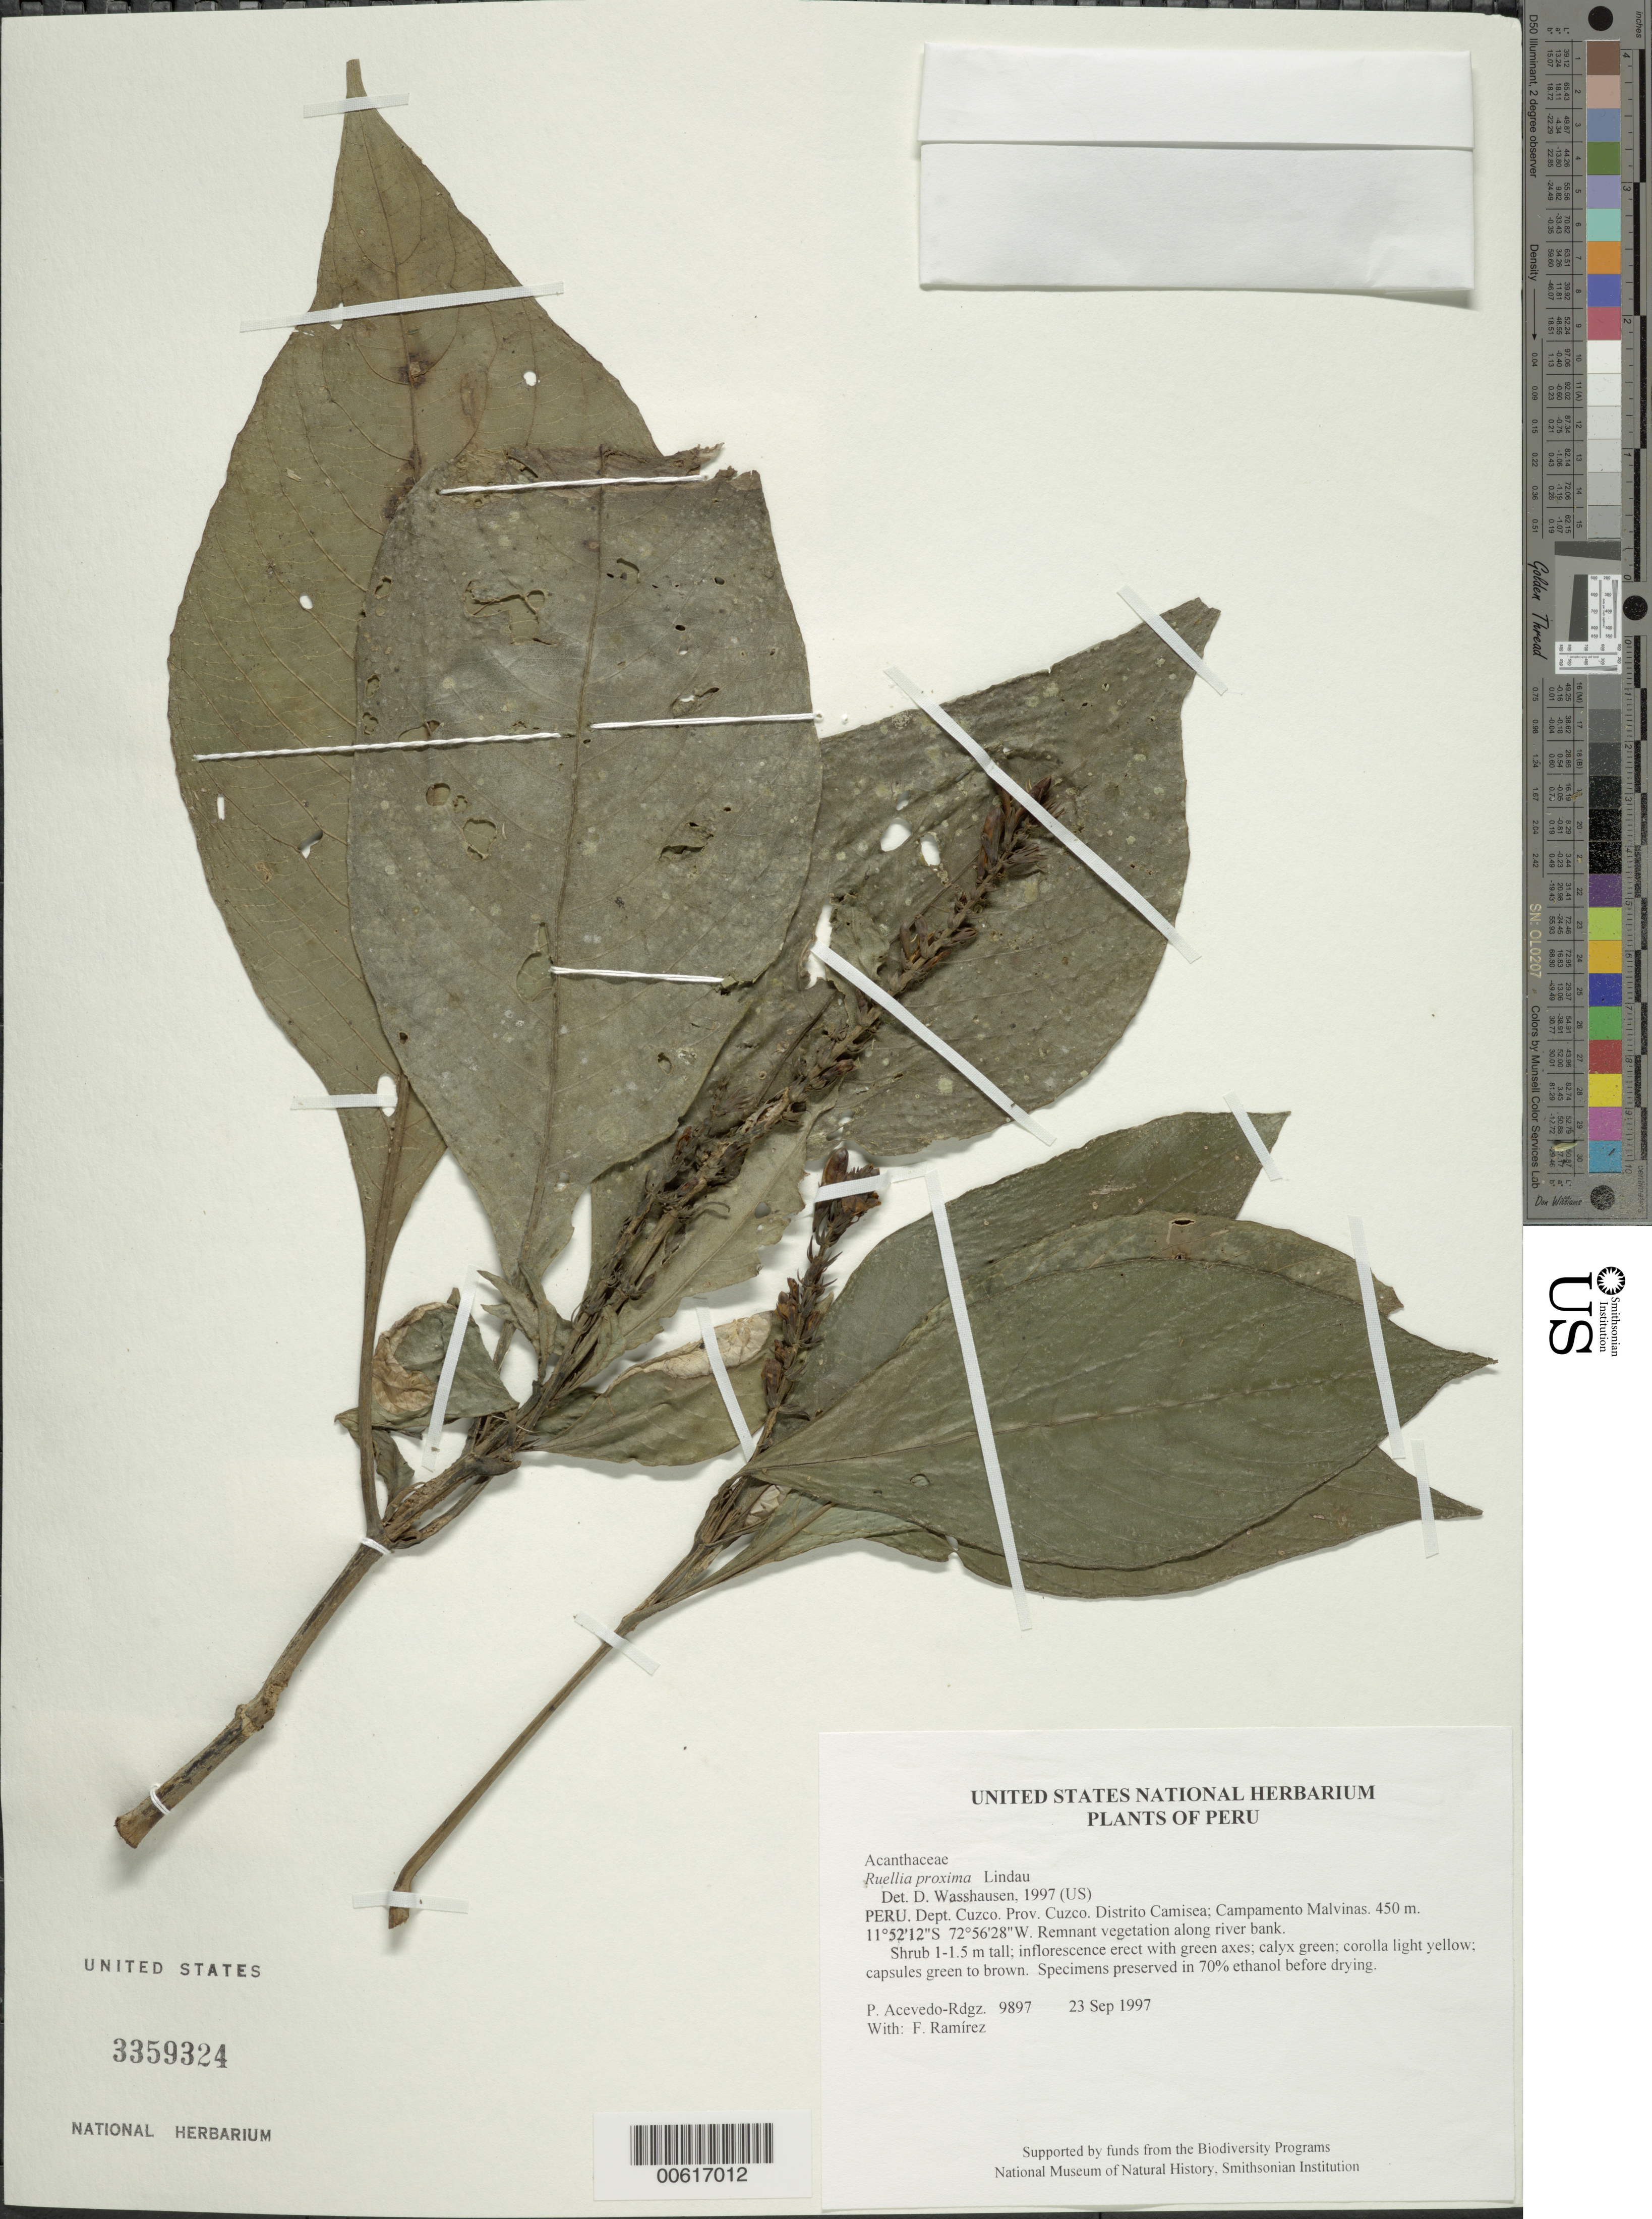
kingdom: Plantae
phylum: Tracheophyta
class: Magnoliopsida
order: Lamiales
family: Acanthaceae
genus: Ruellia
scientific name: Ruellia proxima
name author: Lindau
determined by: Wasshausen, Dieter C., (BOT), Smithsonian Institution - National Museum of Natural History (UNITED STATES)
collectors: P. Acevedo-Rodr. & F. Ramirez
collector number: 9897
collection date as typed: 23 Sep 1997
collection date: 1997-09-23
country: Peru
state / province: Cusco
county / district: Cusco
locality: Distrito Camisea; Campamento Malvinas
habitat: Remnant vegetation along river bank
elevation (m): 450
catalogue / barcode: US 3359324